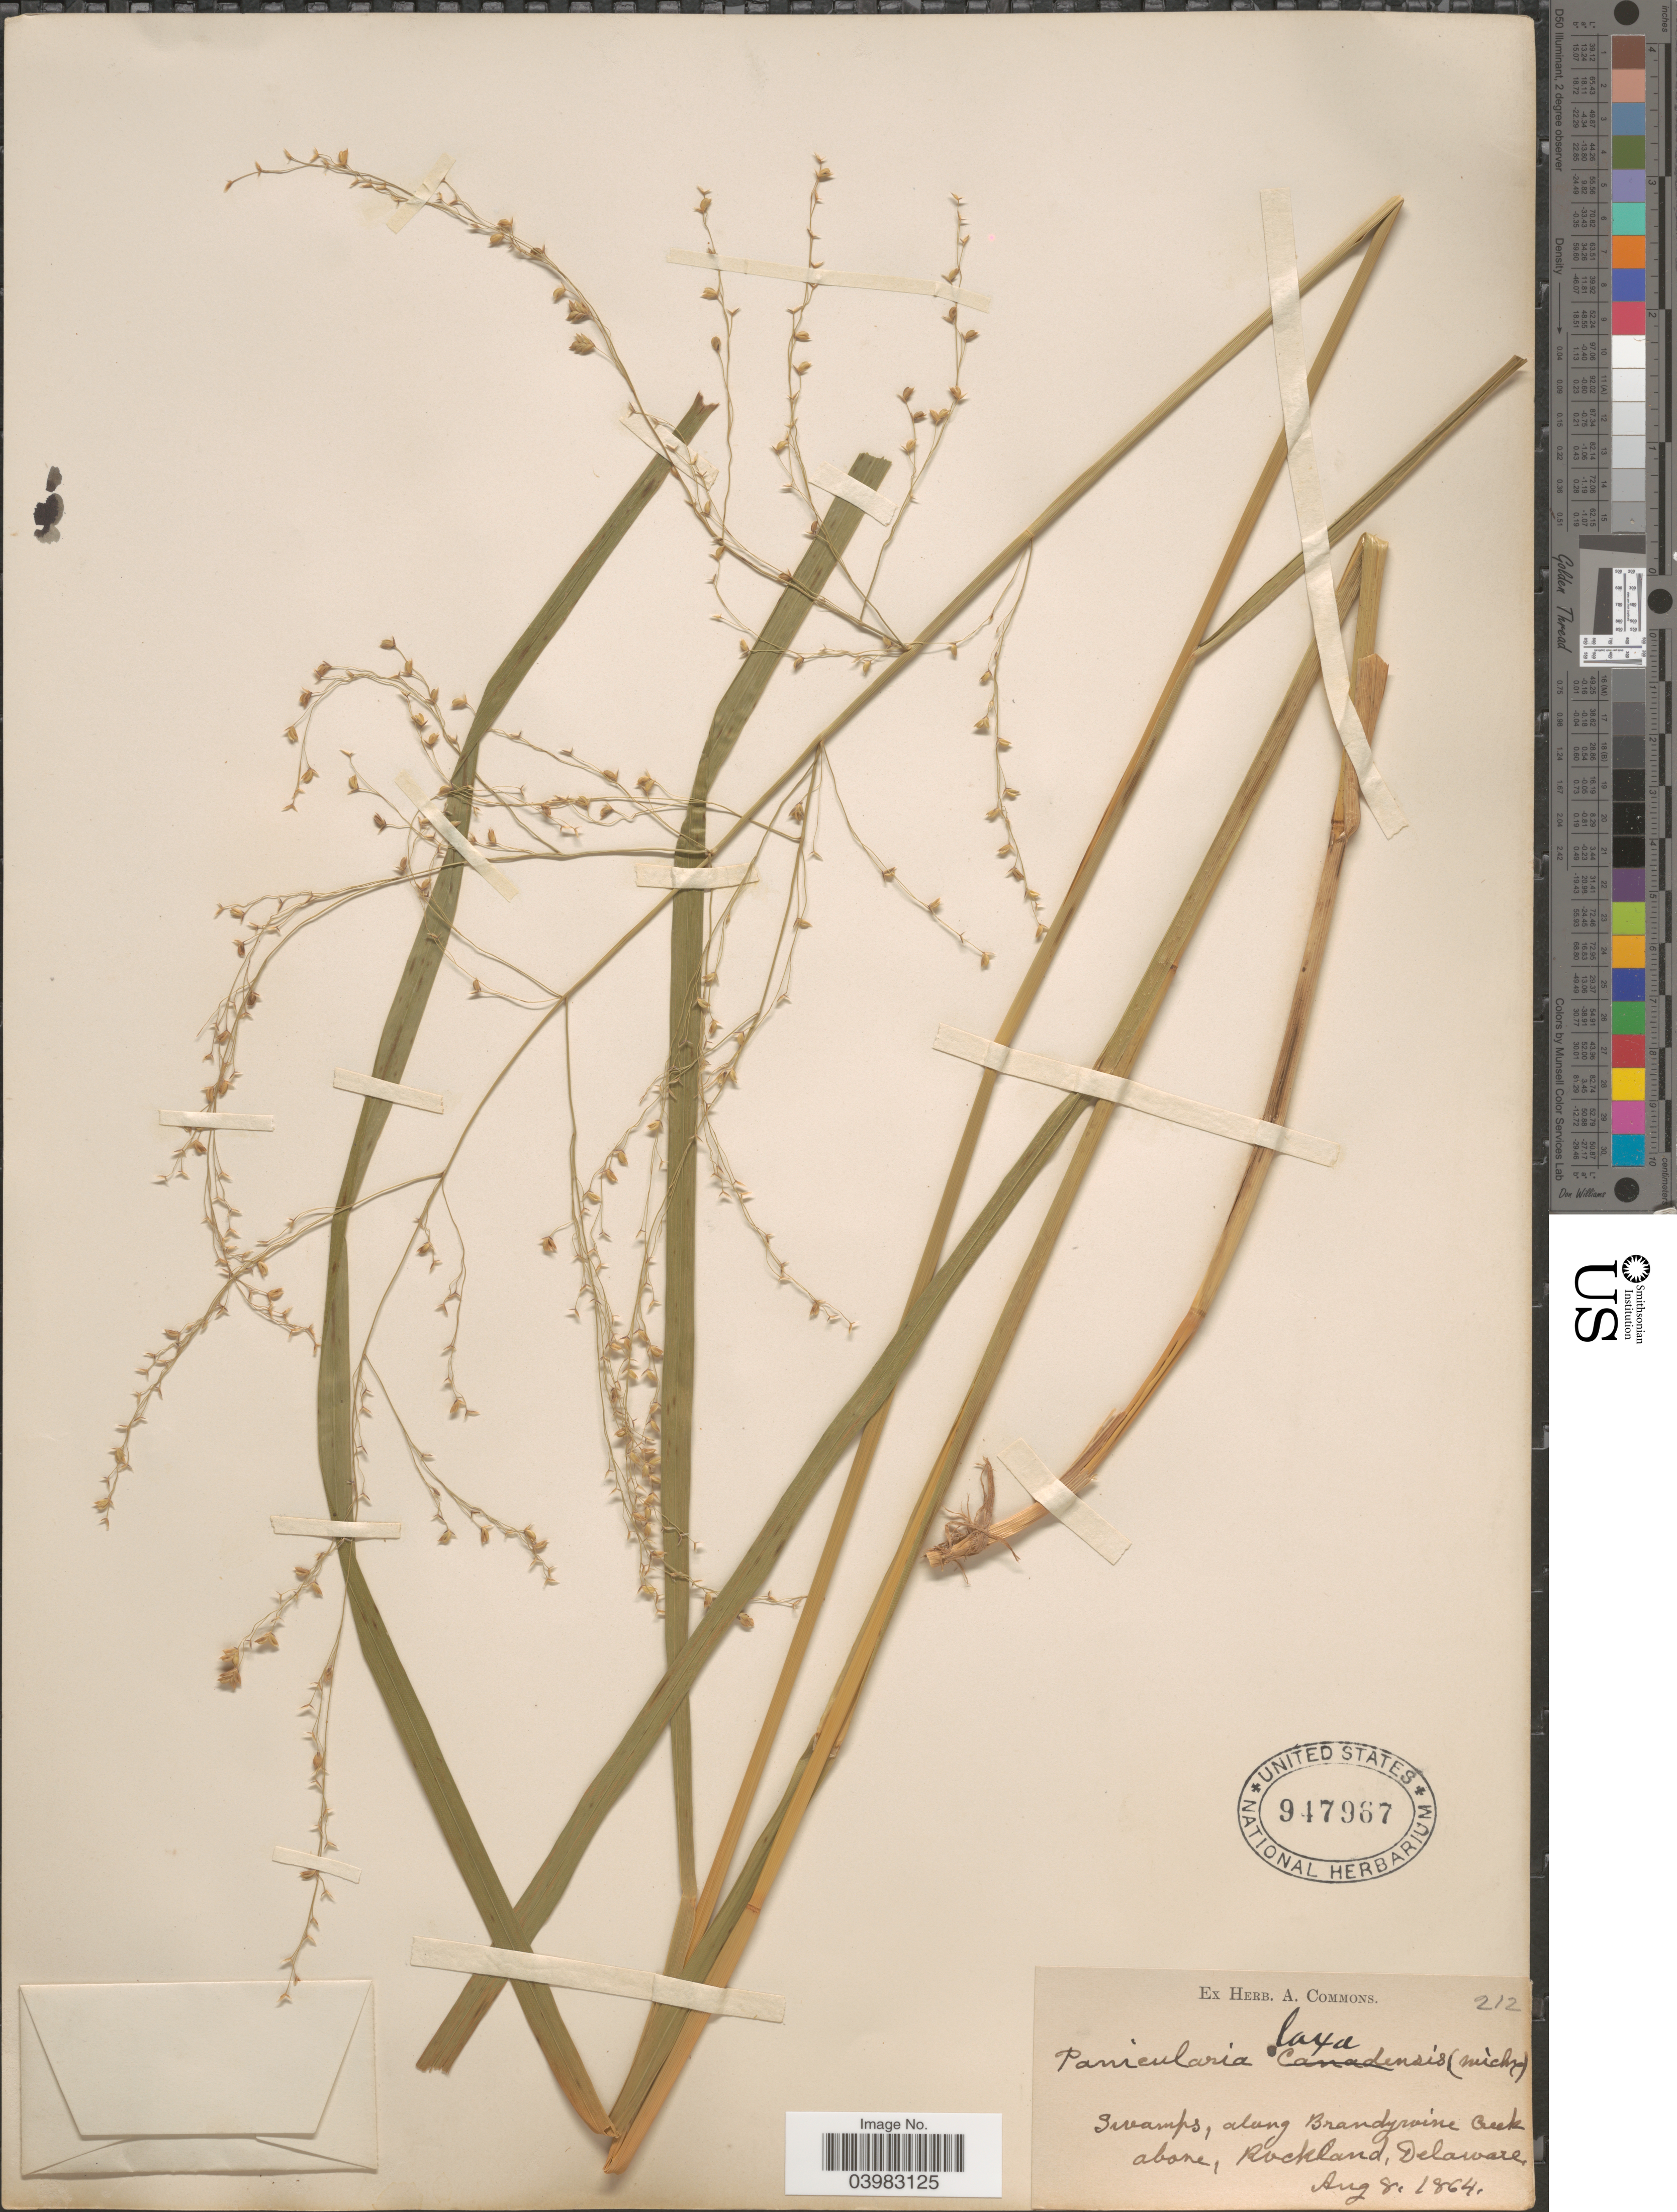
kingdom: Plantae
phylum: Tracheophyta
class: Liliopsida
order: Poales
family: Poaceae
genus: Glyceria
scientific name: Glyceria canadensis var. laxa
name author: (Scribn.) Hitchc.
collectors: ex herb. A. Commons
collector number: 212?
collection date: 1864-08-08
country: United States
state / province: Delaware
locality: Swamps, along Brandywine Creek above, Rockland.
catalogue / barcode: US 947967